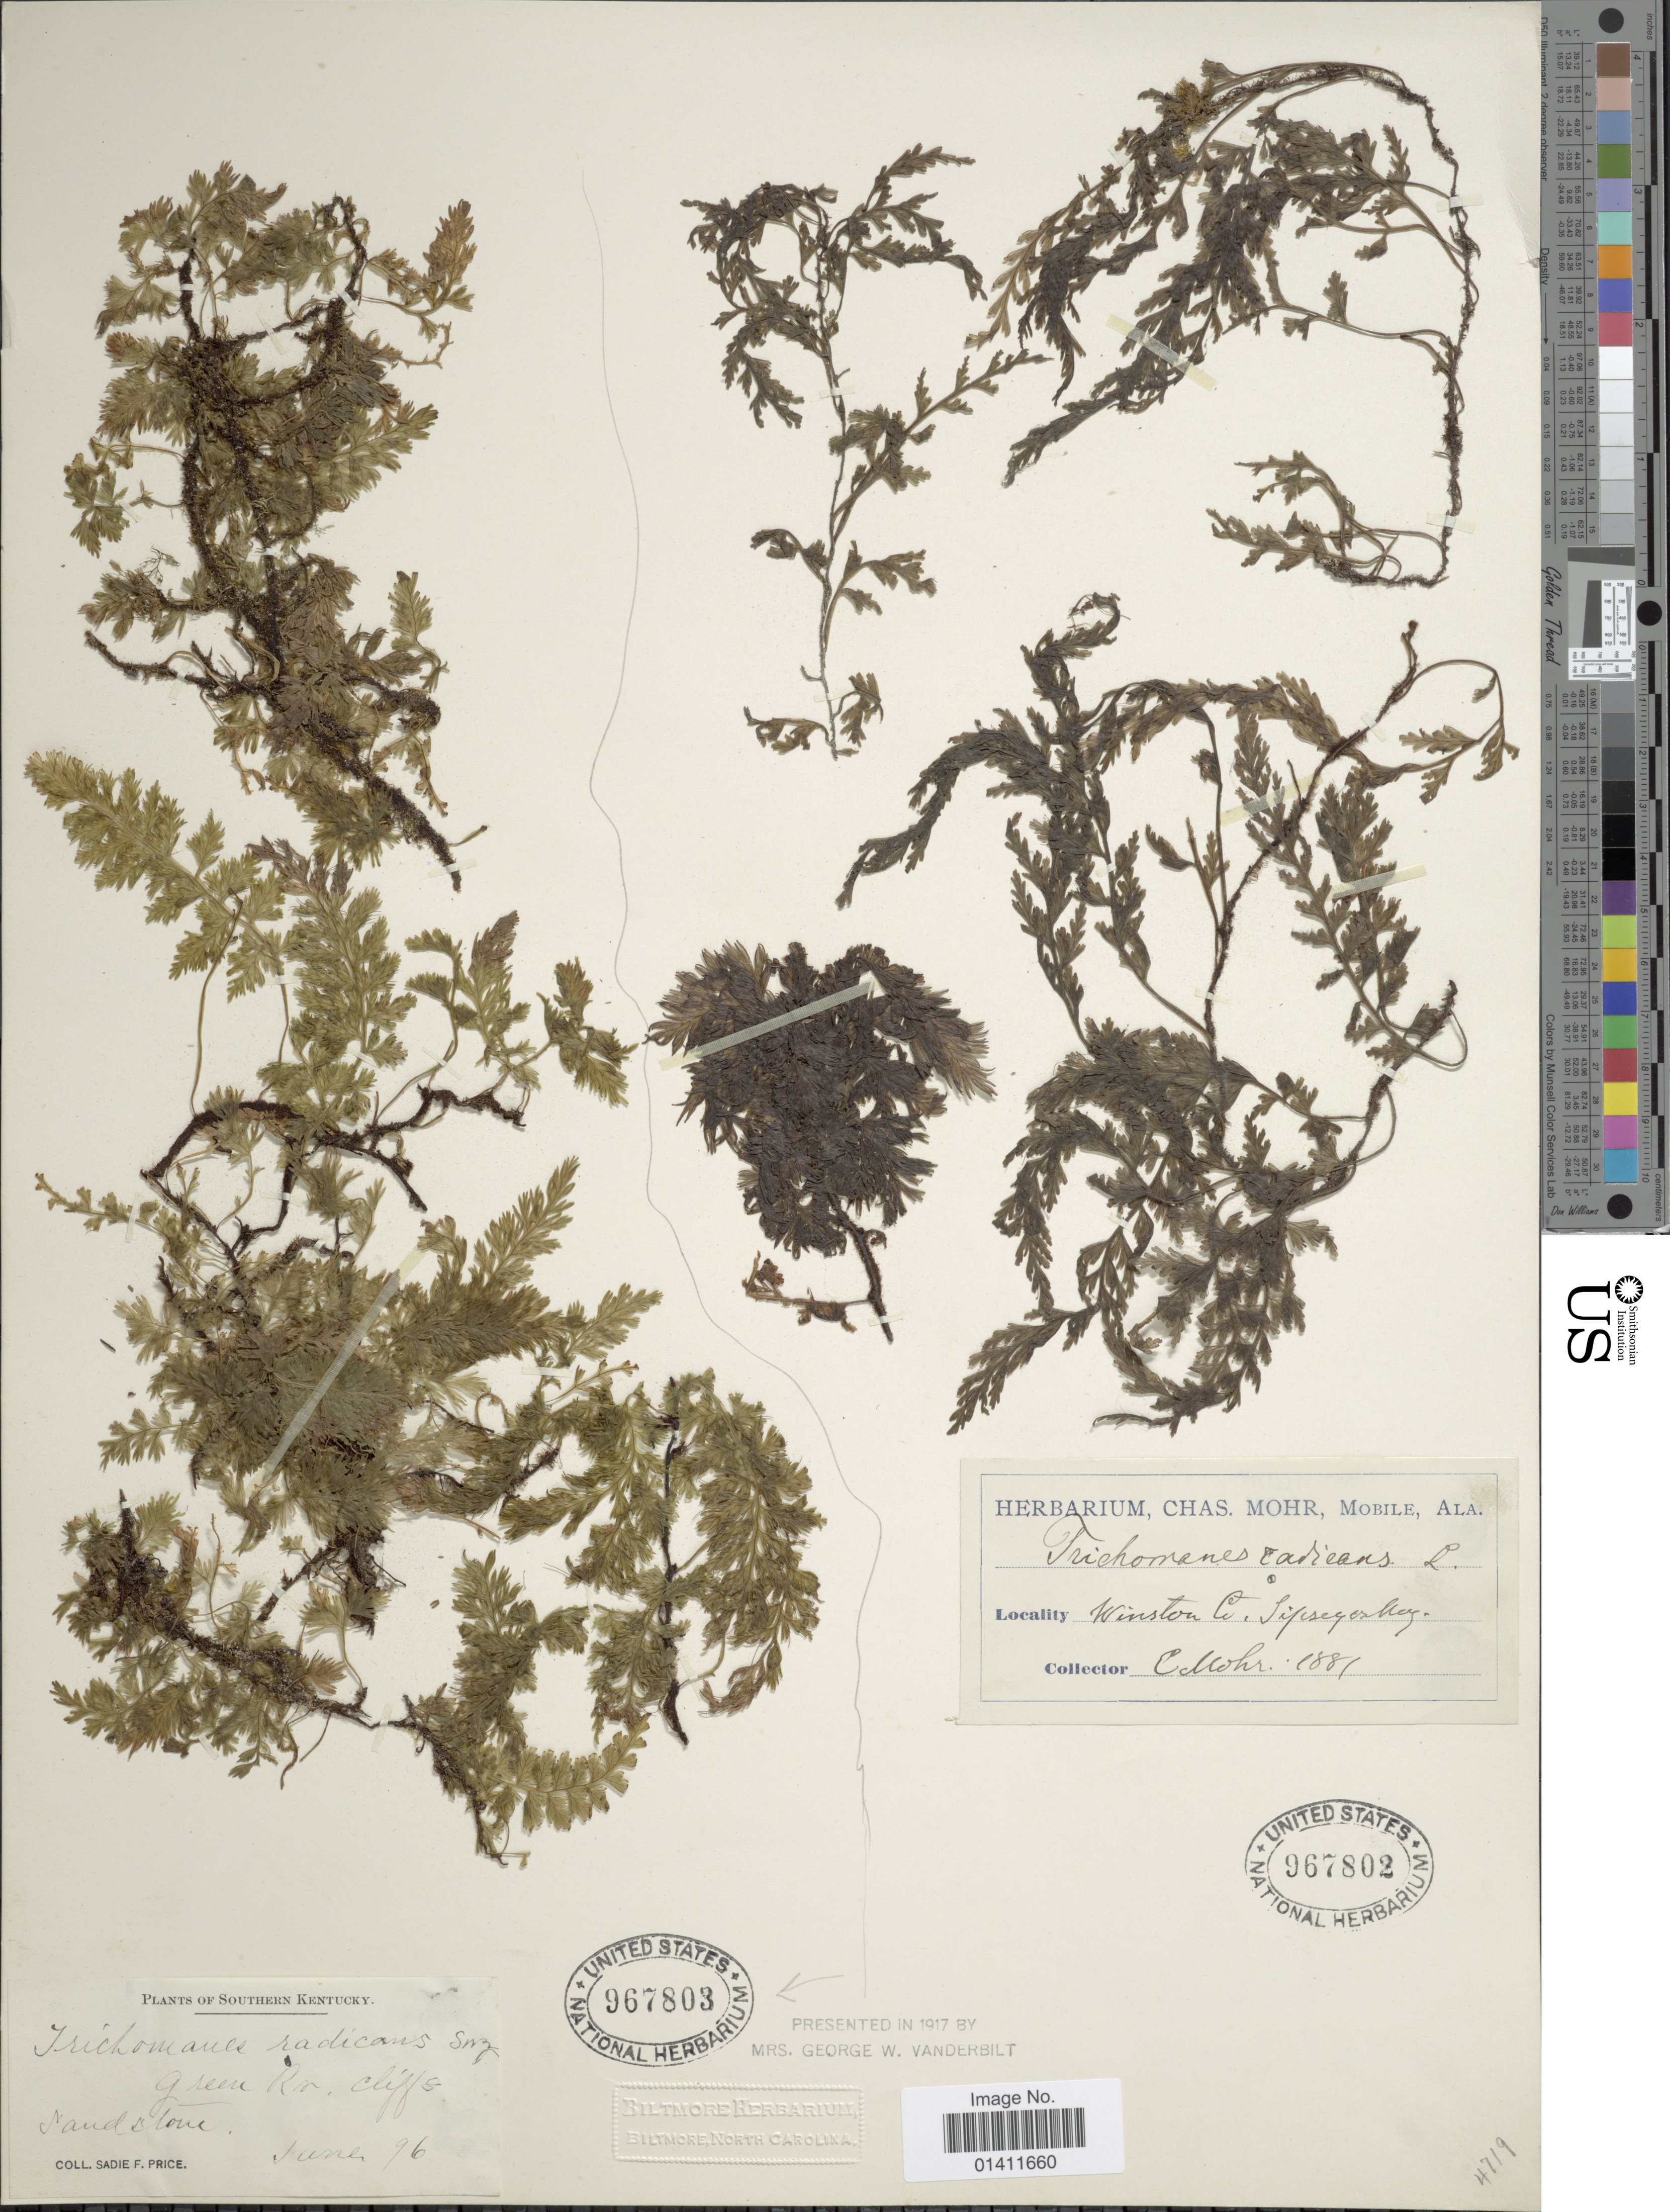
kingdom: Plantae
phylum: Tracheophyta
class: Polypodiopsida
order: Hymenophyllales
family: Hymenophyllaceae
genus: Vandenboschia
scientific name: Vandenboschia boschiana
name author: (J.W. Sturm ex Bosch) Ebihara & K. Iwats.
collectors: C. T. Mohr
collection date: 1881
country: United States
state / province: Alabama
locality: Winston Co. Sipsey valley.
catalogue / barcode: US 967802